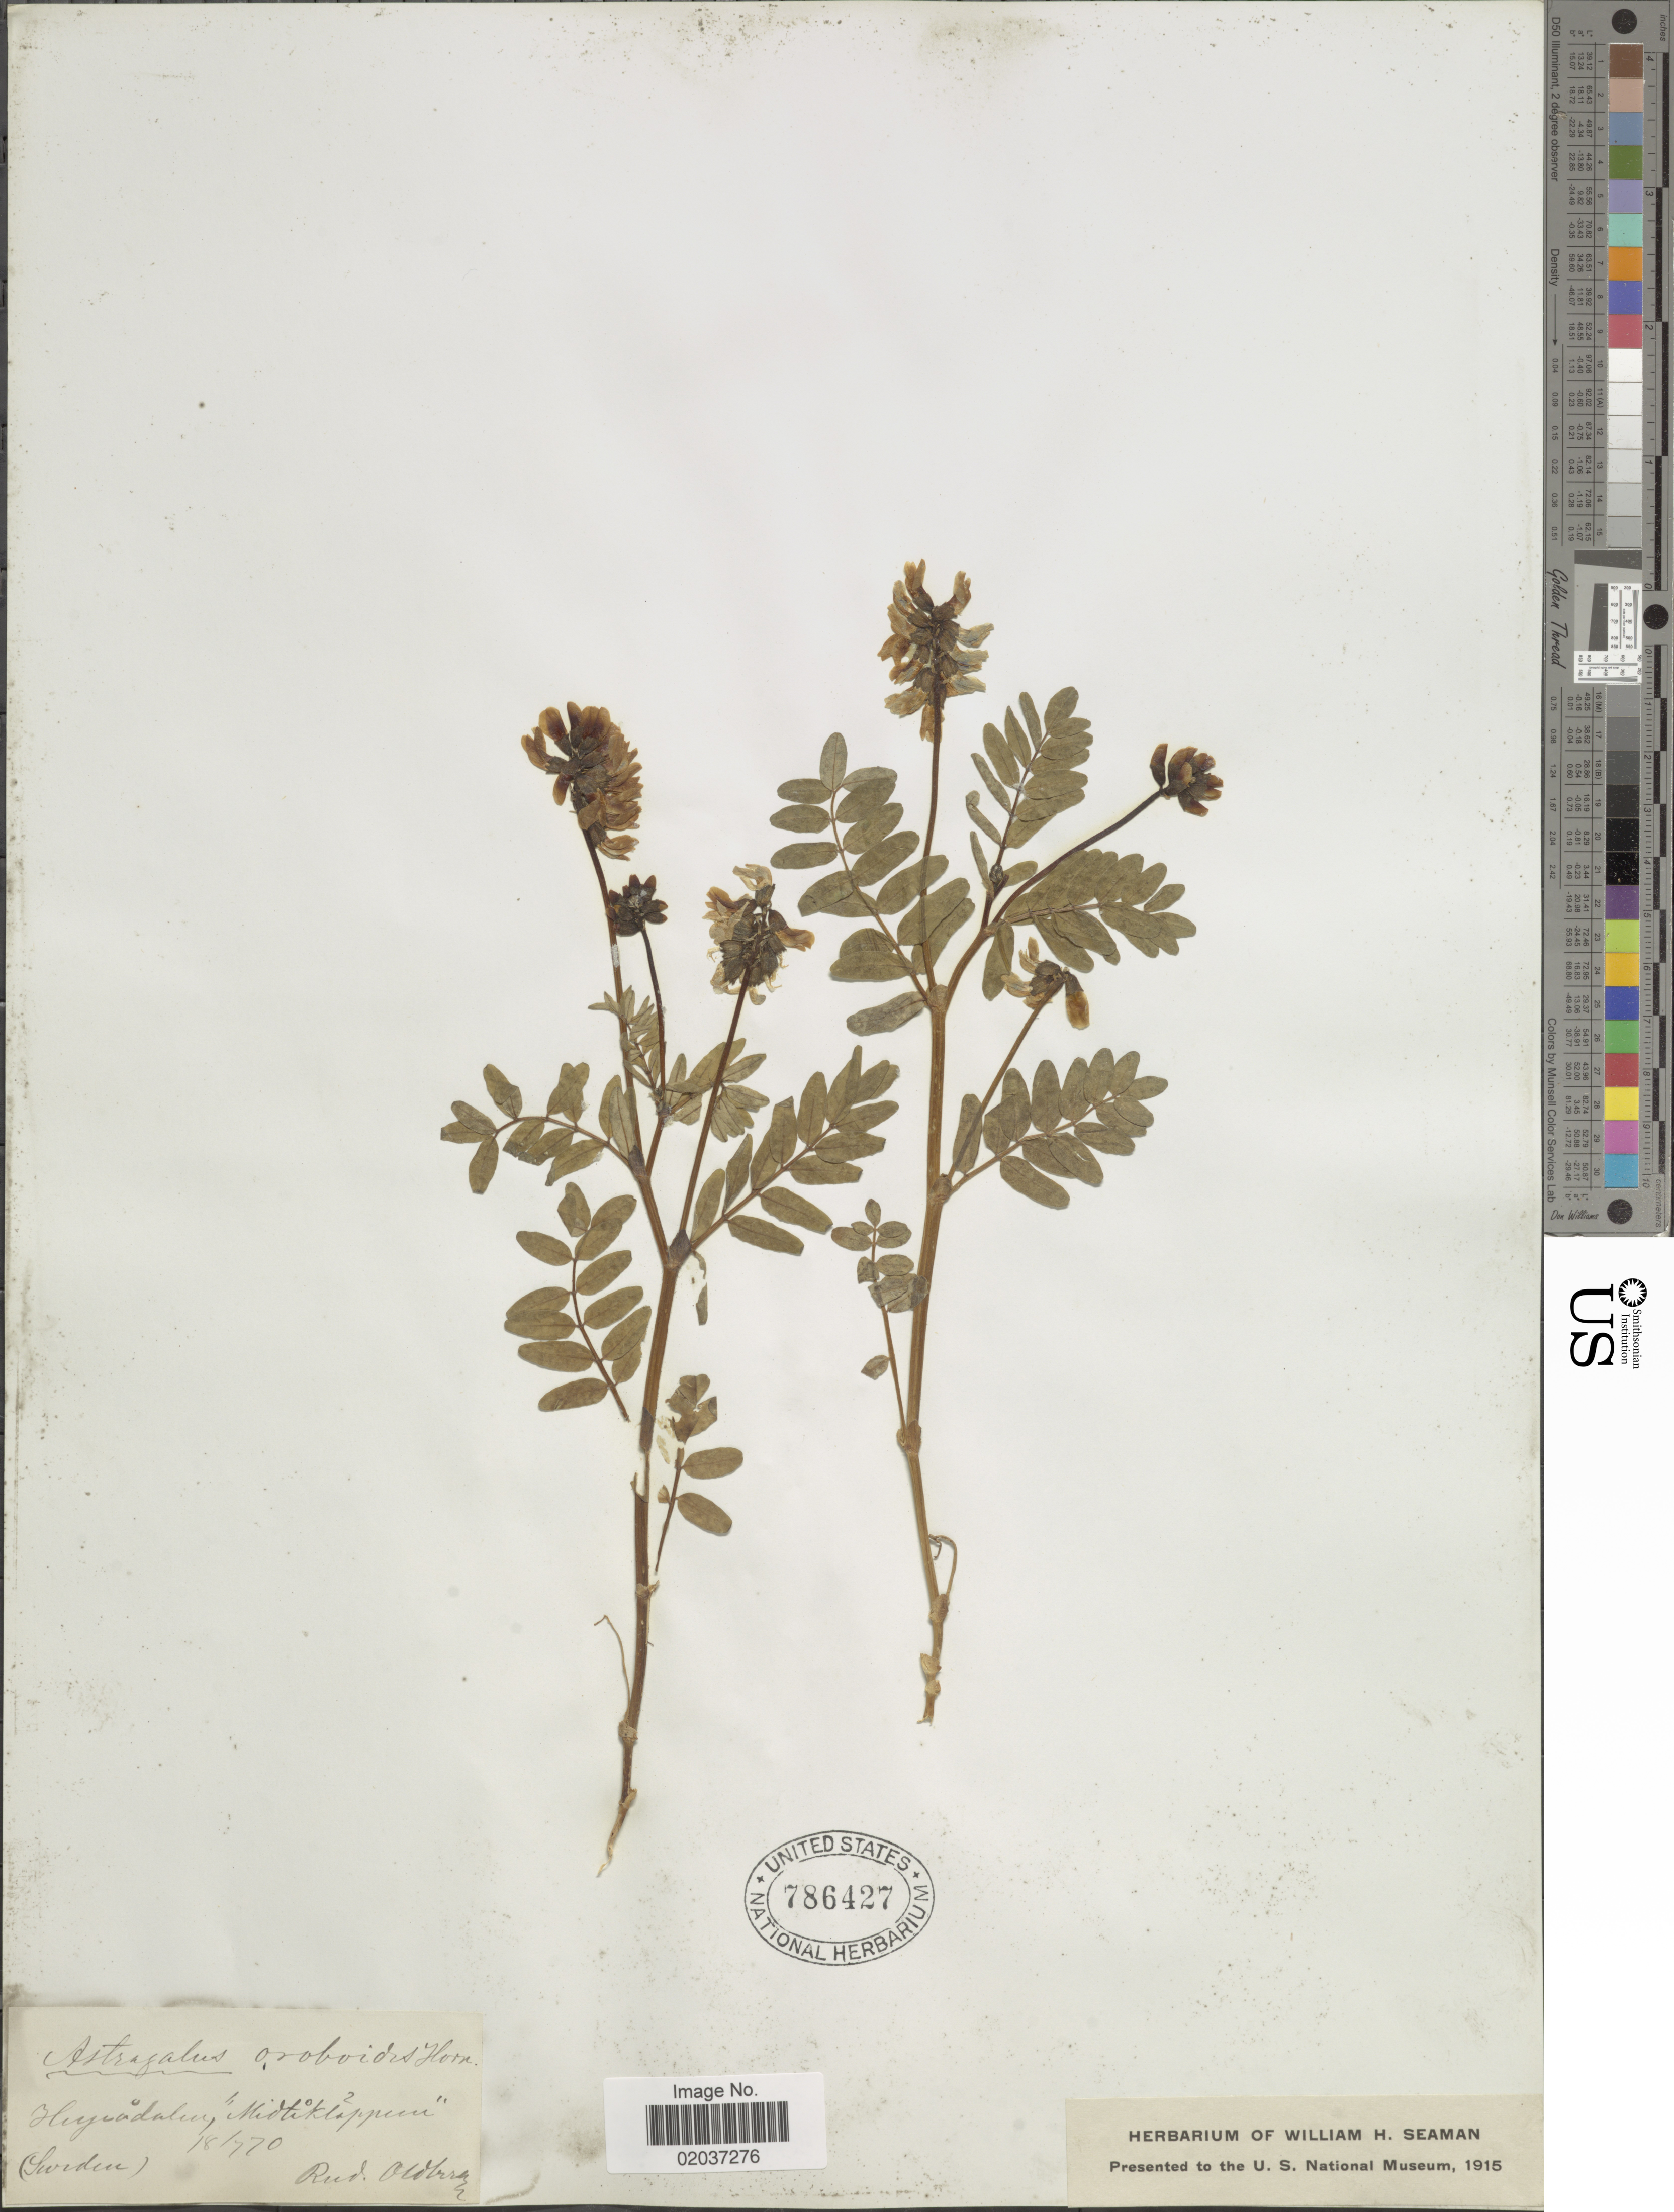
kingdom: Plantae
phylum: Tracheophyta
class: Magnoliopsida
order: Fabales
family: Fabaceae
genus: Astragalus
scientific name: Astragalus oroboides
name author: Hornem.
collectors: R. Oldberg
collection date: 1870-07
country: Sweden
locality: Hejeadalen, Midtaklappen.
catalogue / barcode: US 786427